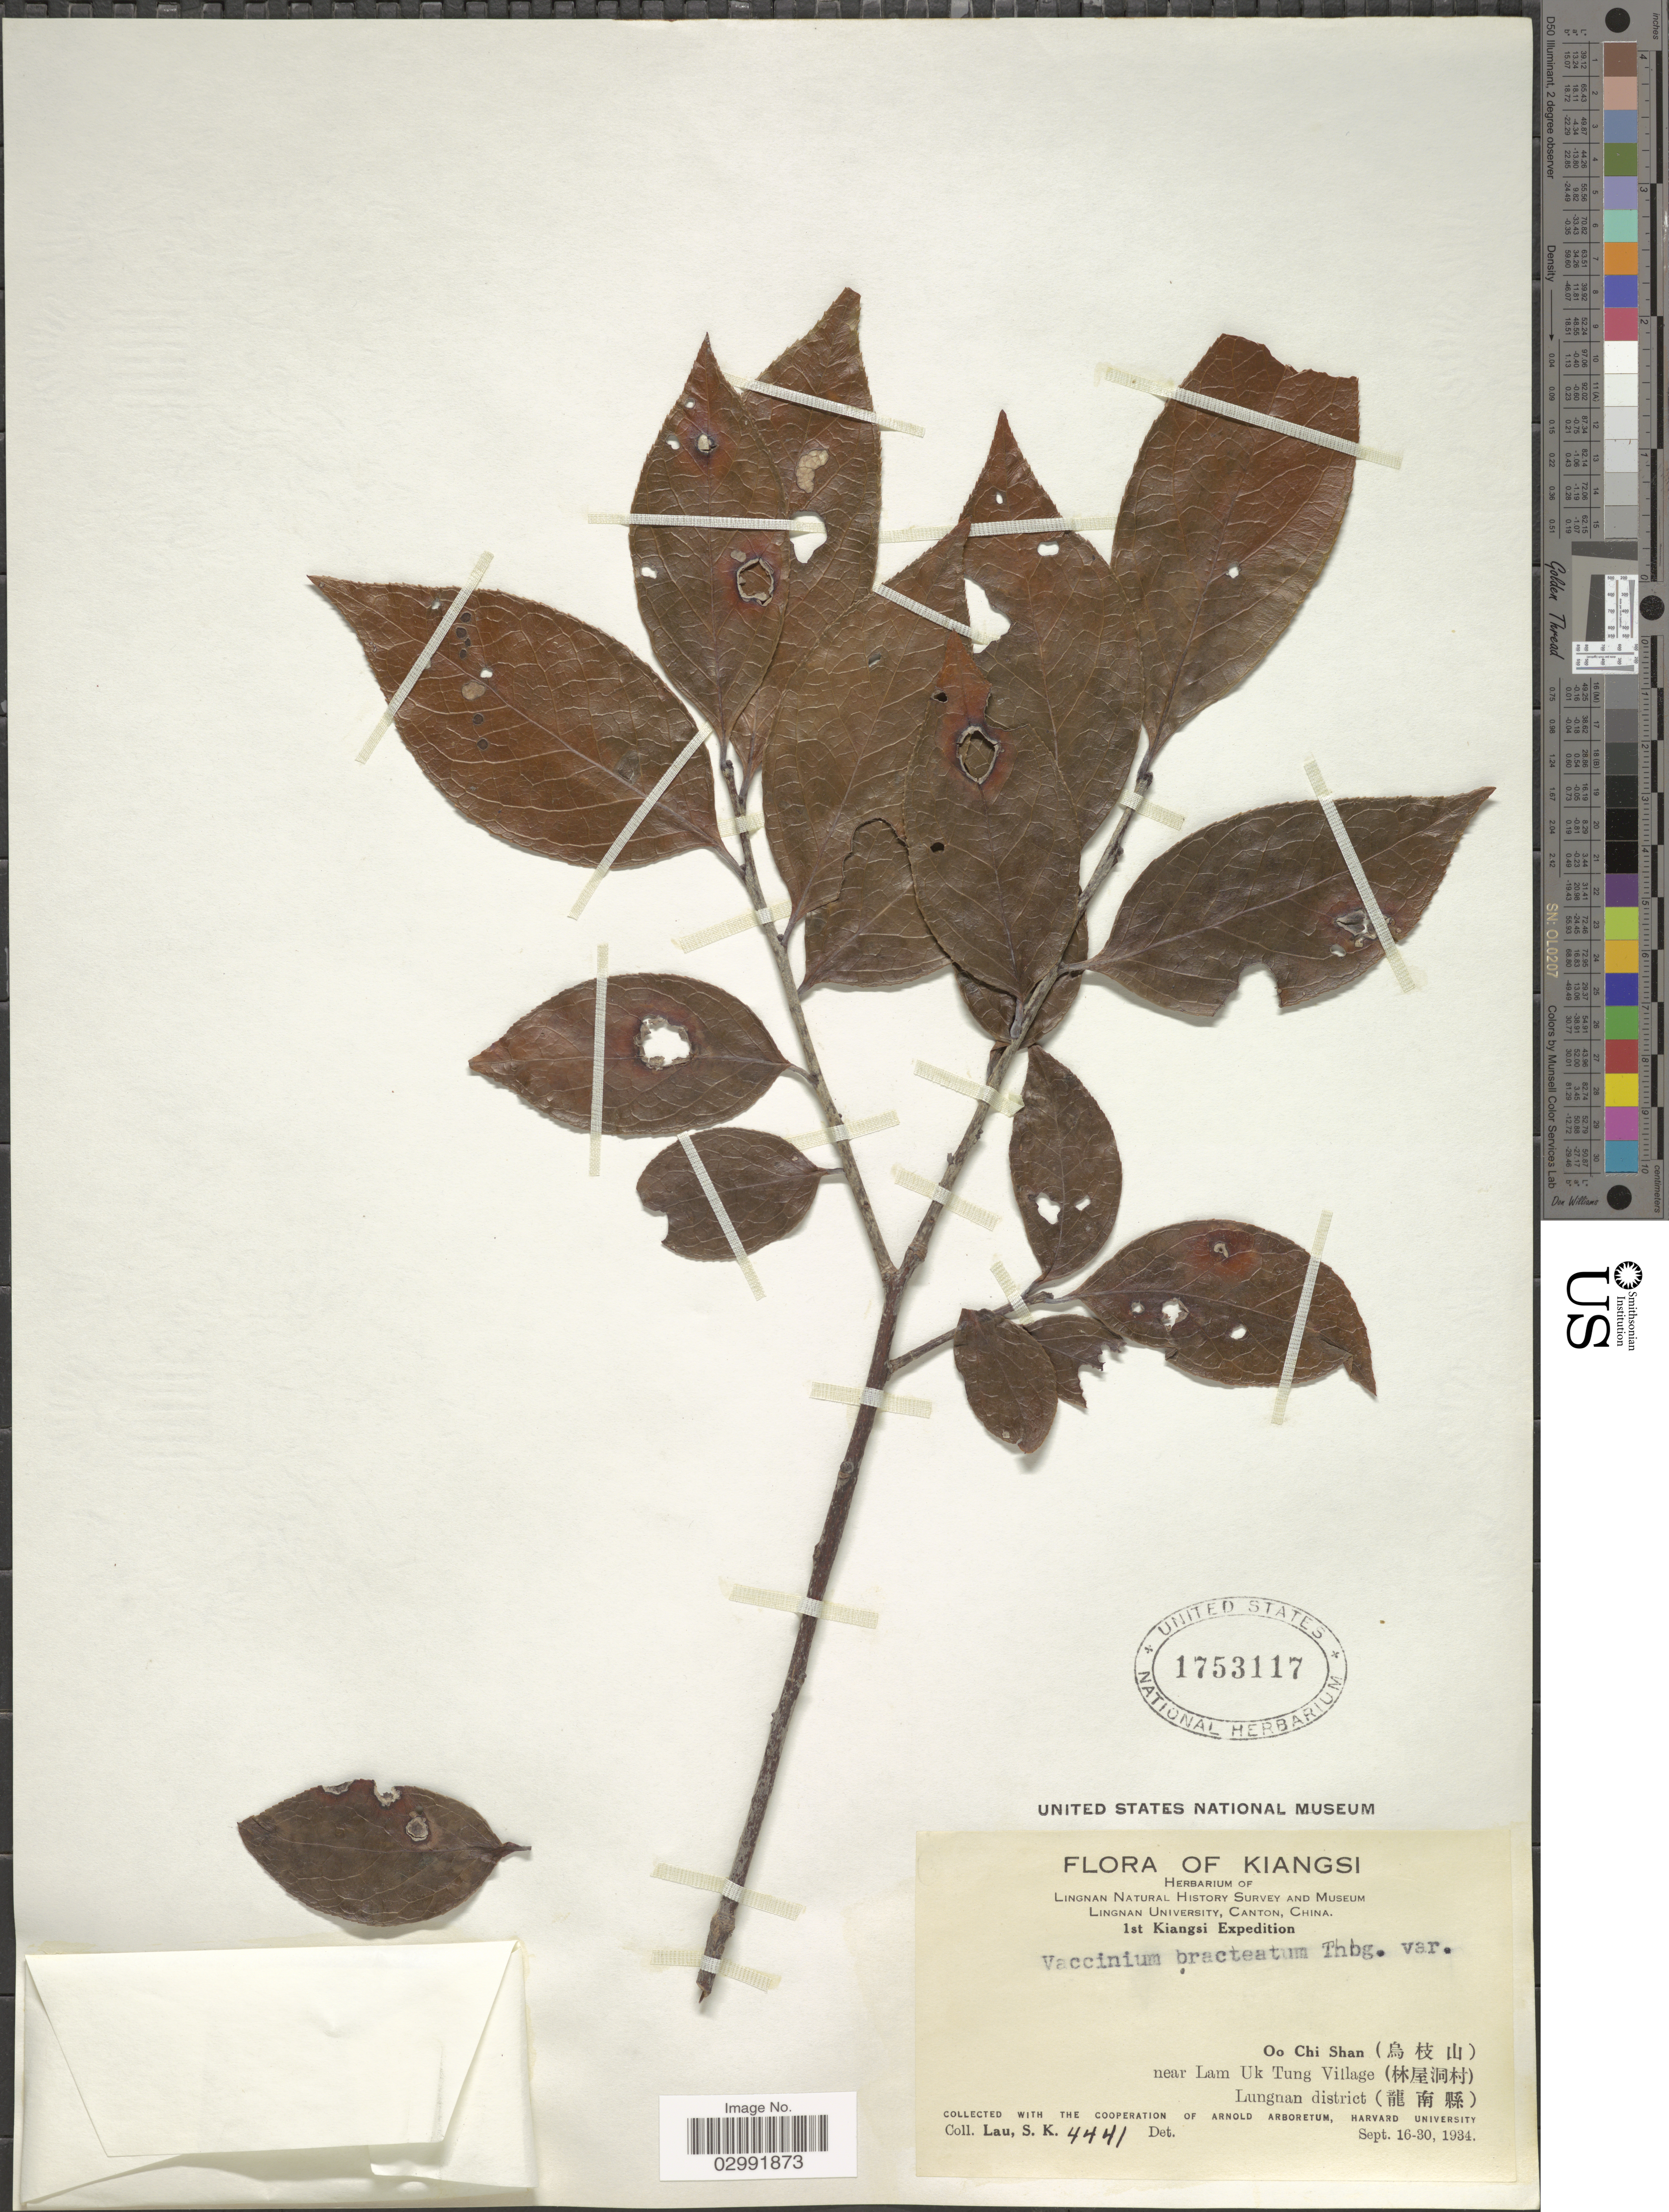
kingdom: Plantae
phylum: Tracheophyta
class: Magnoliopsida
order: Ericales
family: Ericaceae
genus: Vaccinium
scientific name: Vaccinium bracteatum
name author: Thunb.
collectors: S. K. Lau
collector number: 4441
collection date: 1934-09-16/1934-09-30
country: China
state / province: Jiangxi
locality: Oo Chi Shan, near Lam Uk Tung Village, Lungnan district.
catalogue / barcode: US 1753117